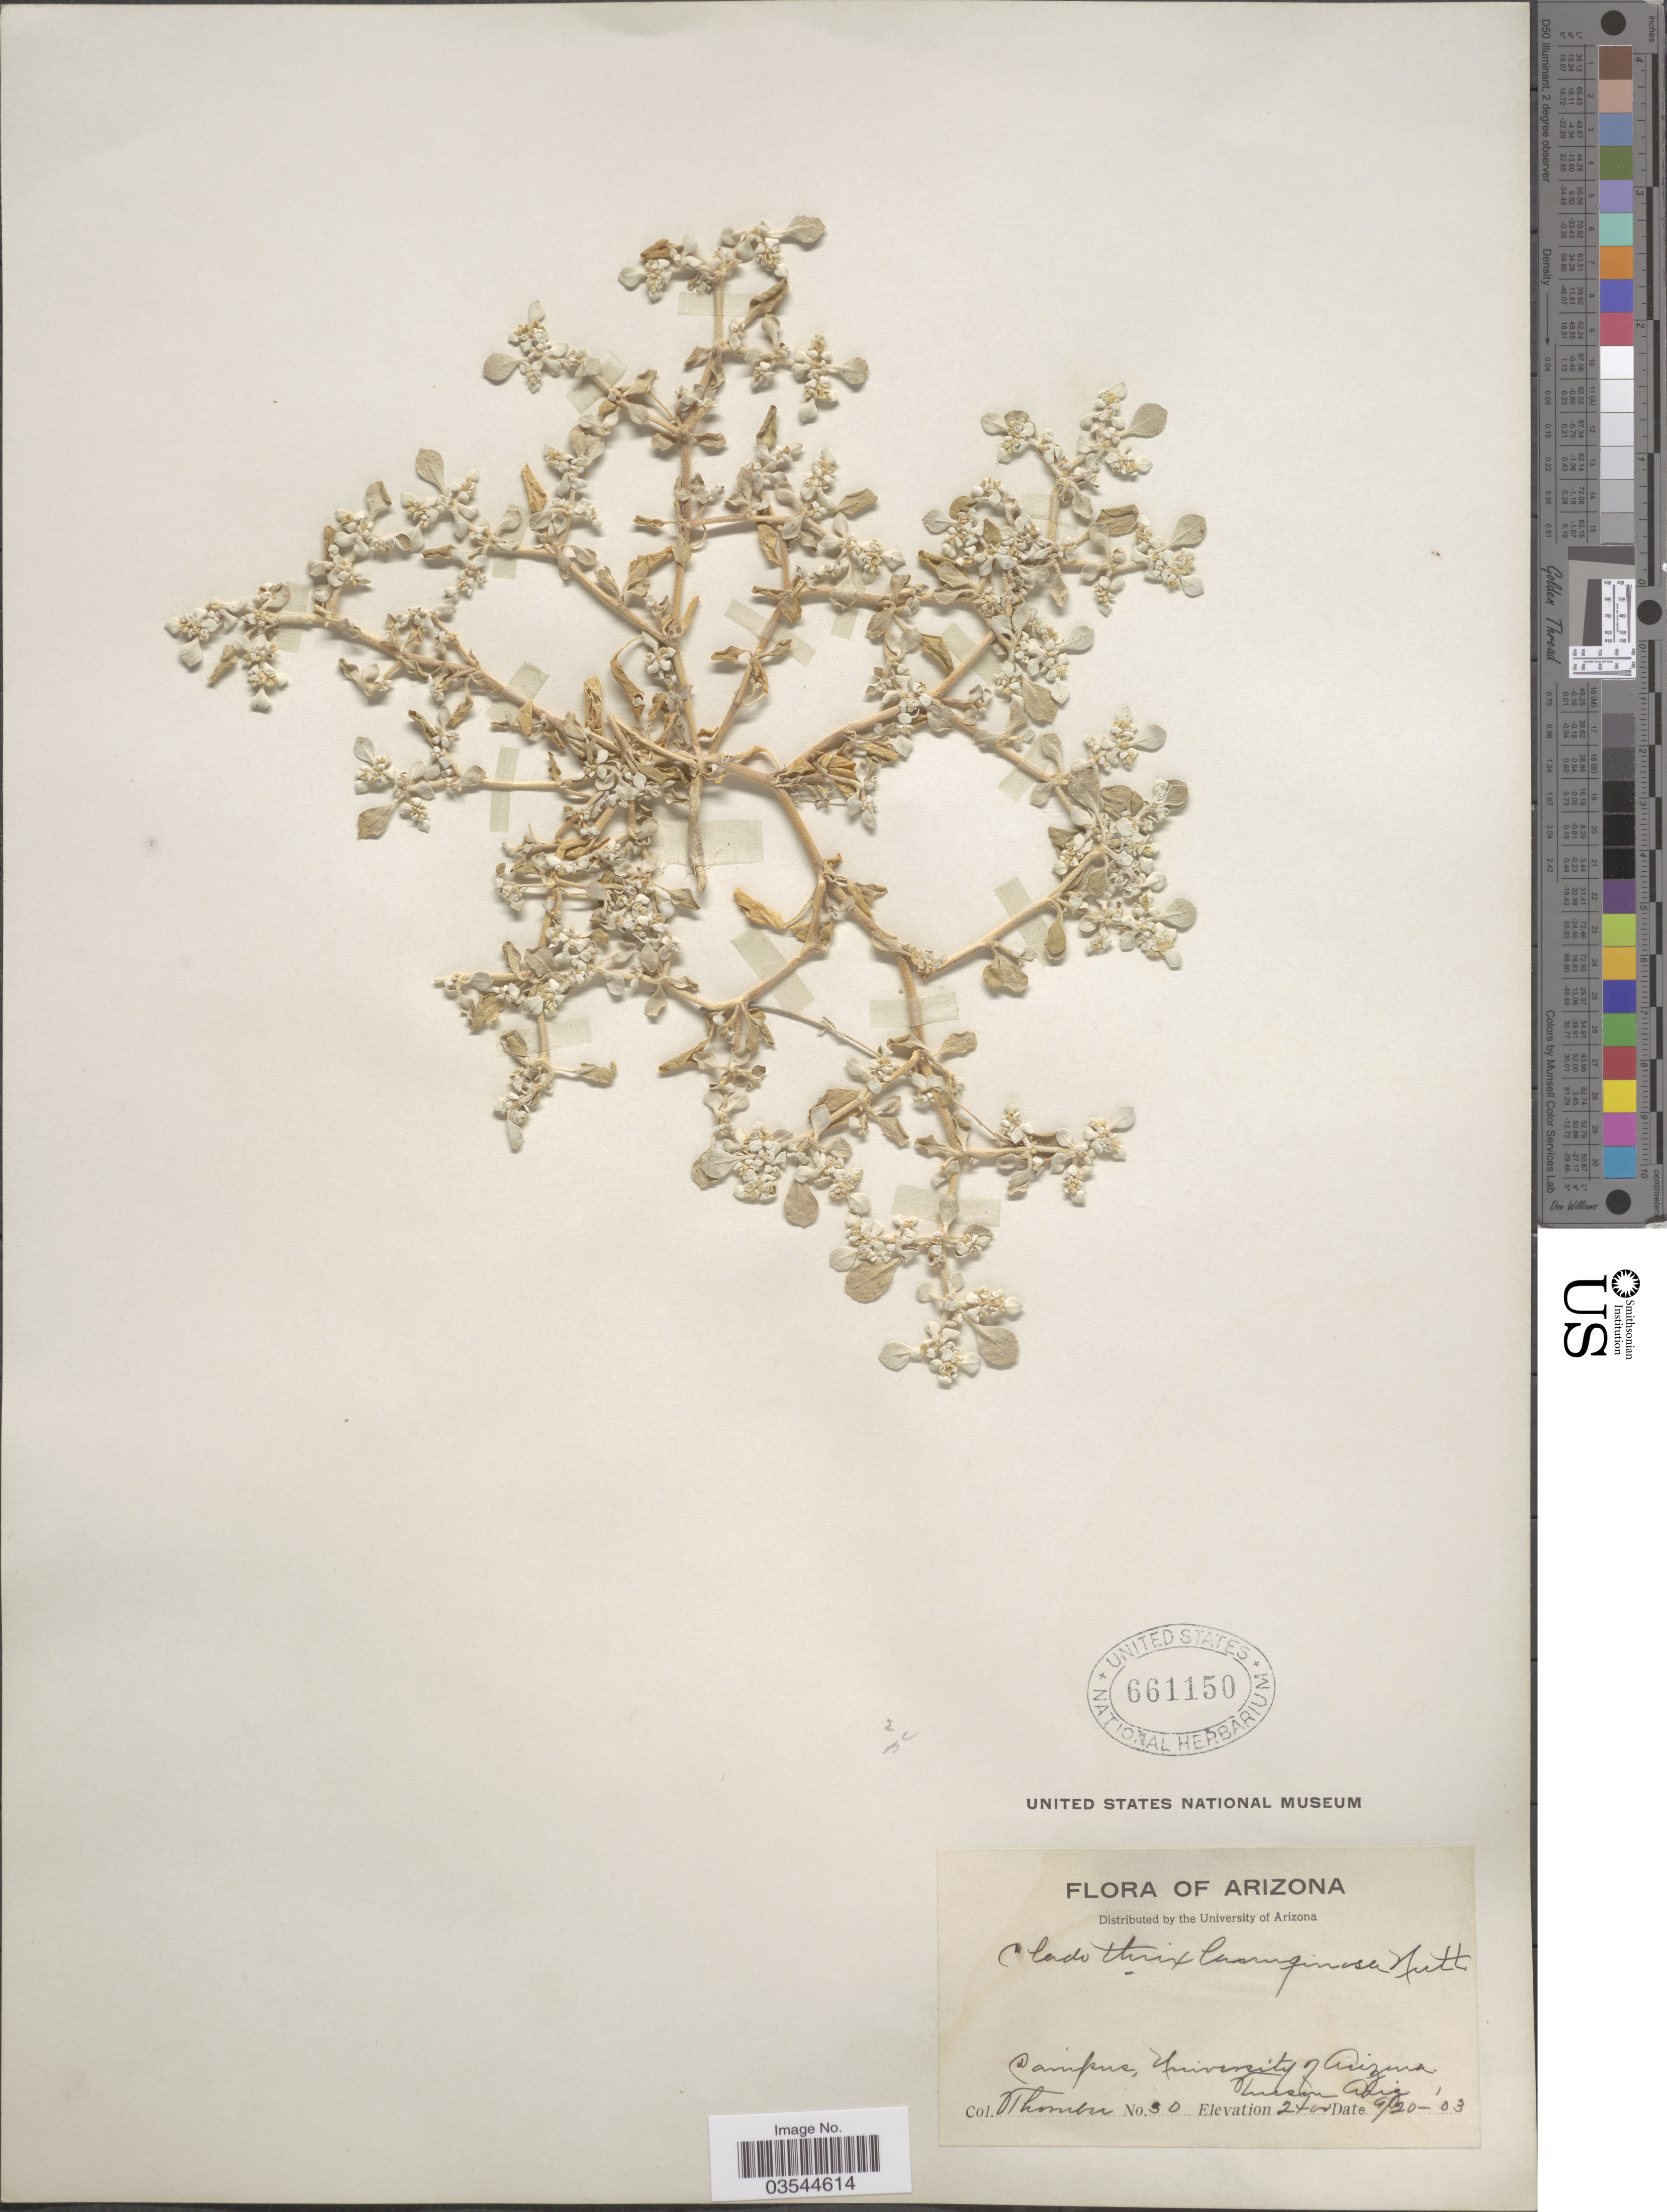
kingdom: Plantae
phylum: Tracheophyta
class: Magnoliopsida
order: Caryophyllales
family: Amaranthaceae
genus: Tidestromia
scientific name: Tidestromia lanuginosa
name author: (Nutt.) Standl.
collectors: Thomsen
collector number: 30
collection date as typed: Transcribed d/m/y: 20/9/3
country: United States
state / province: Arizona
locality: Campus, University of Arizona. Tucson.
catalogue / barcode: US 661150